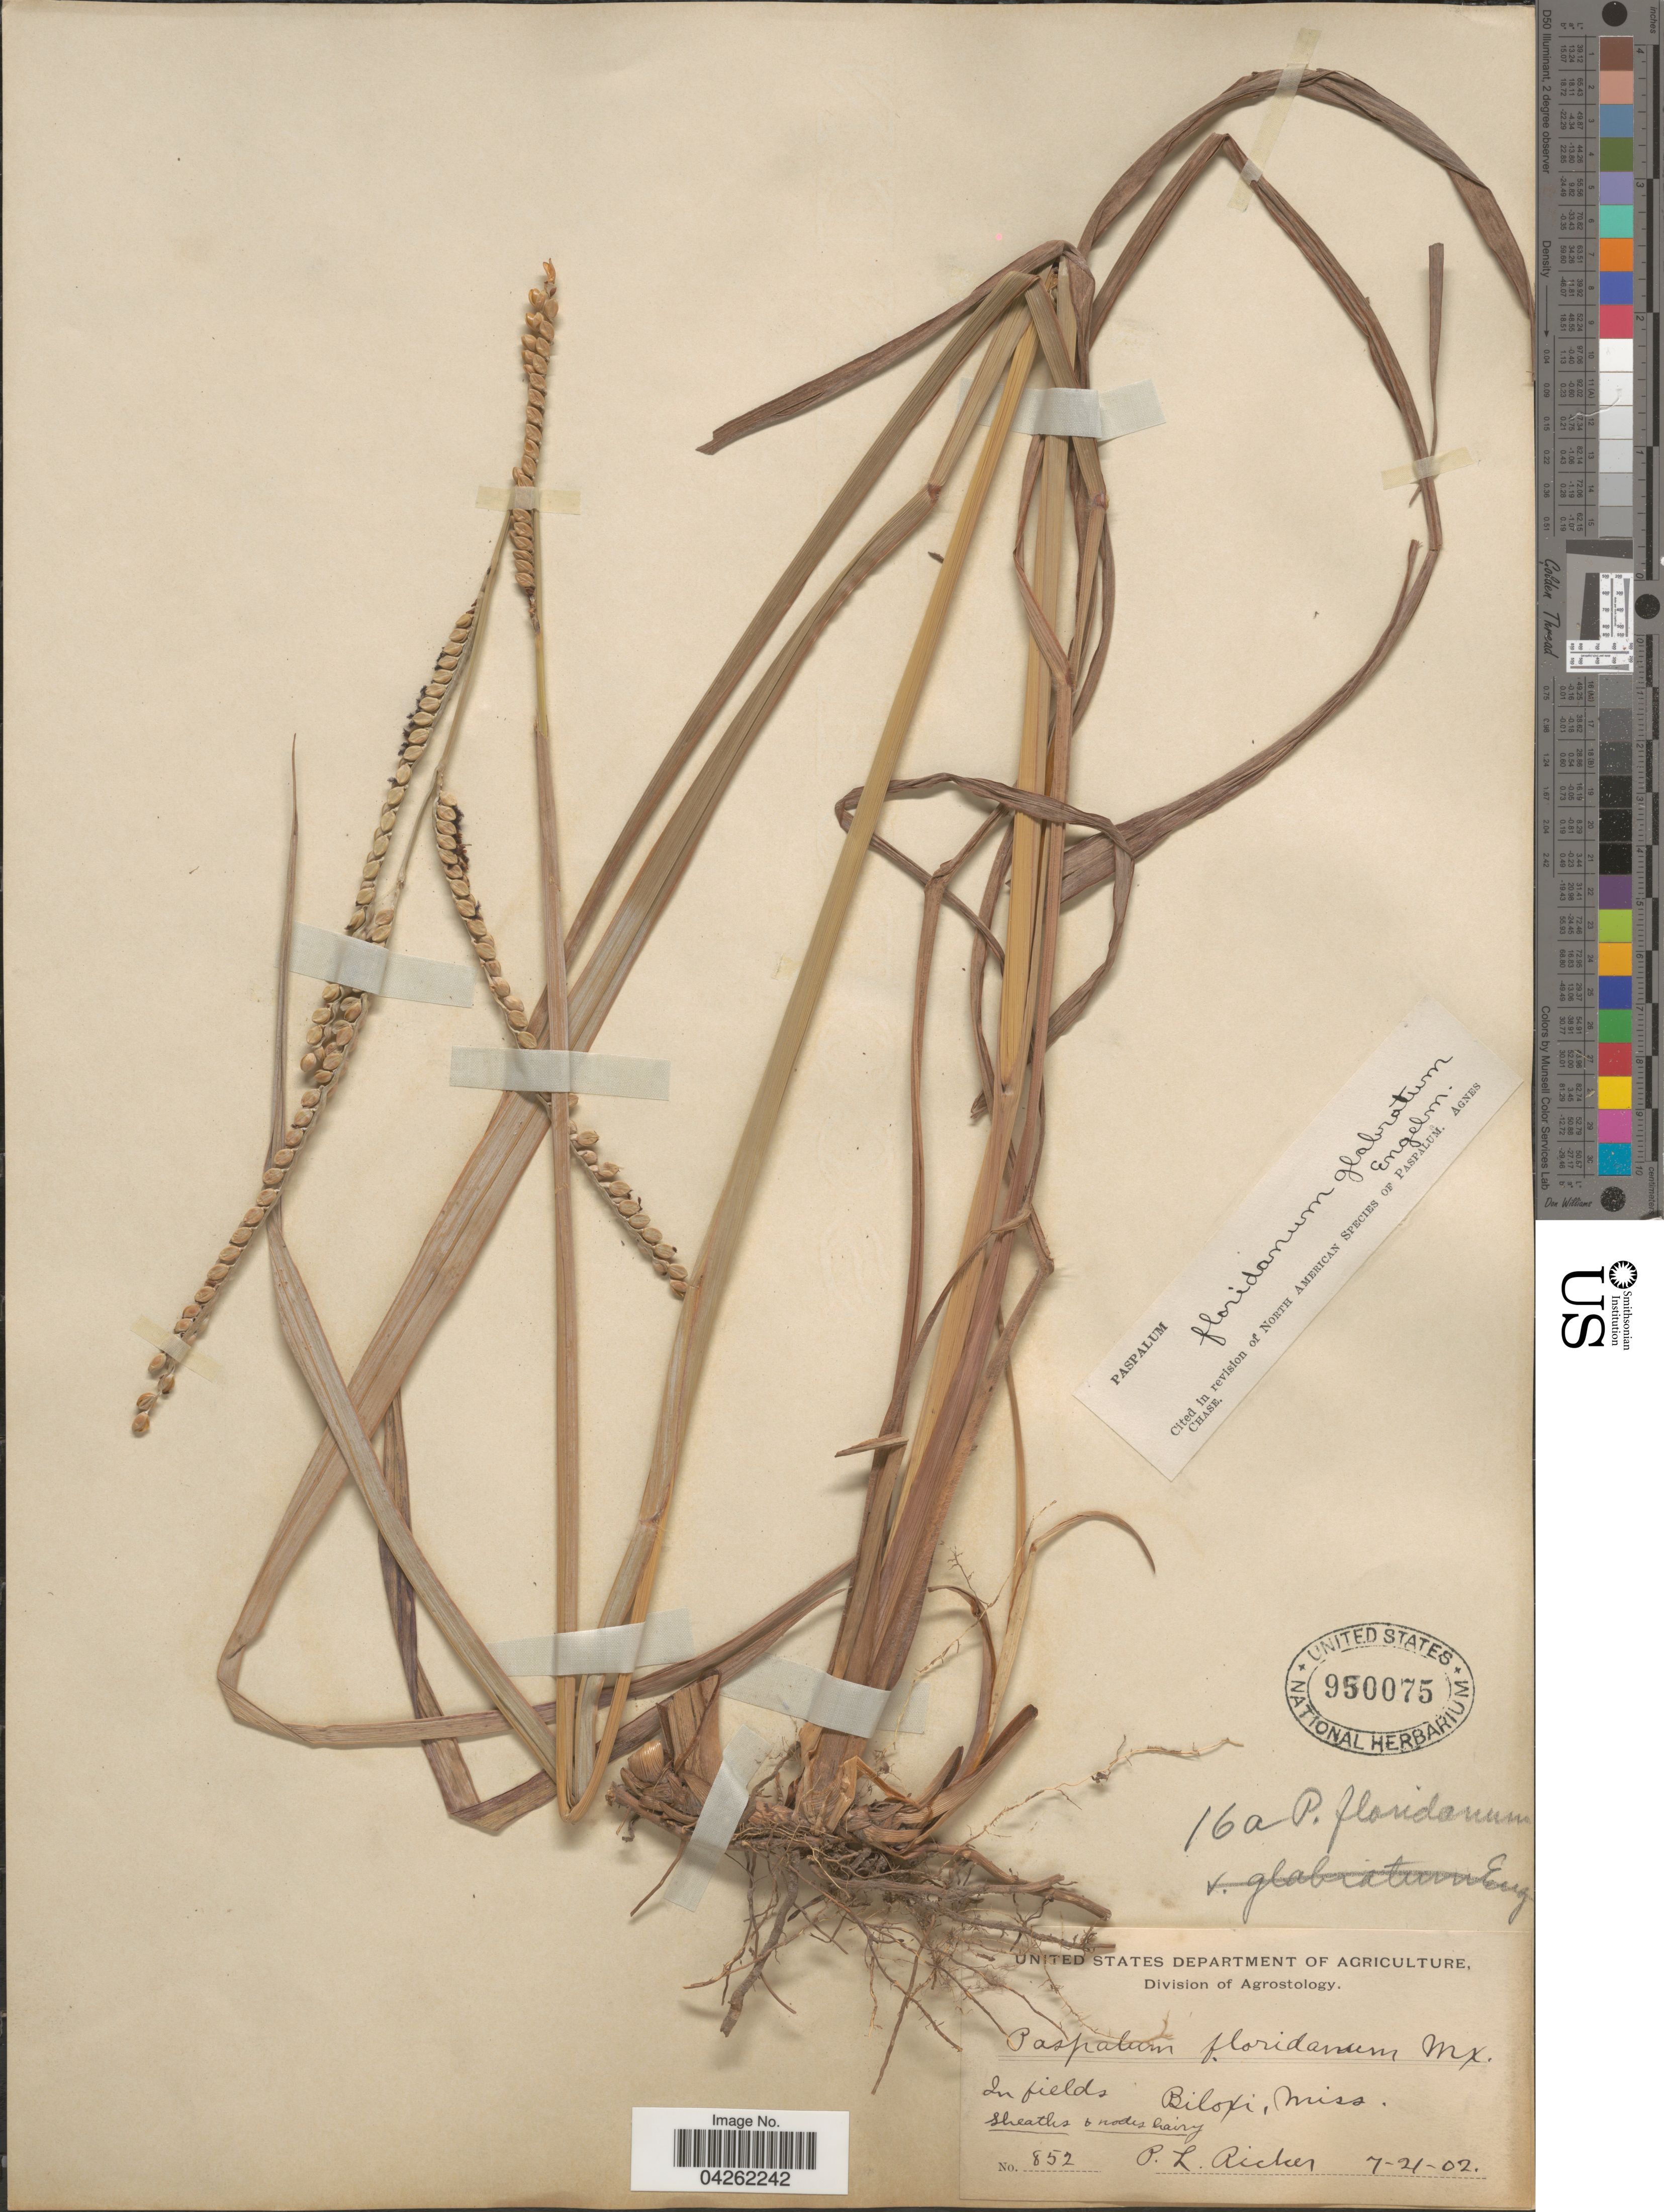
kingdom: Plantae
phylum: Tracheophyta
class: Liliopsida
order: Poales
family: Poaceae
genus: Paspalum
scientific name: Paspalum floridanum var. glabratum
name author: Engelm. ex Vasey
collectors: P. Ricker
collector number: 852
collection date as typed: Transcribed d/m/y: 21/7/2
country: United States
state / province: Mississippi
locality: In fields. Biloxi.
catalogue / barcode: US 950075